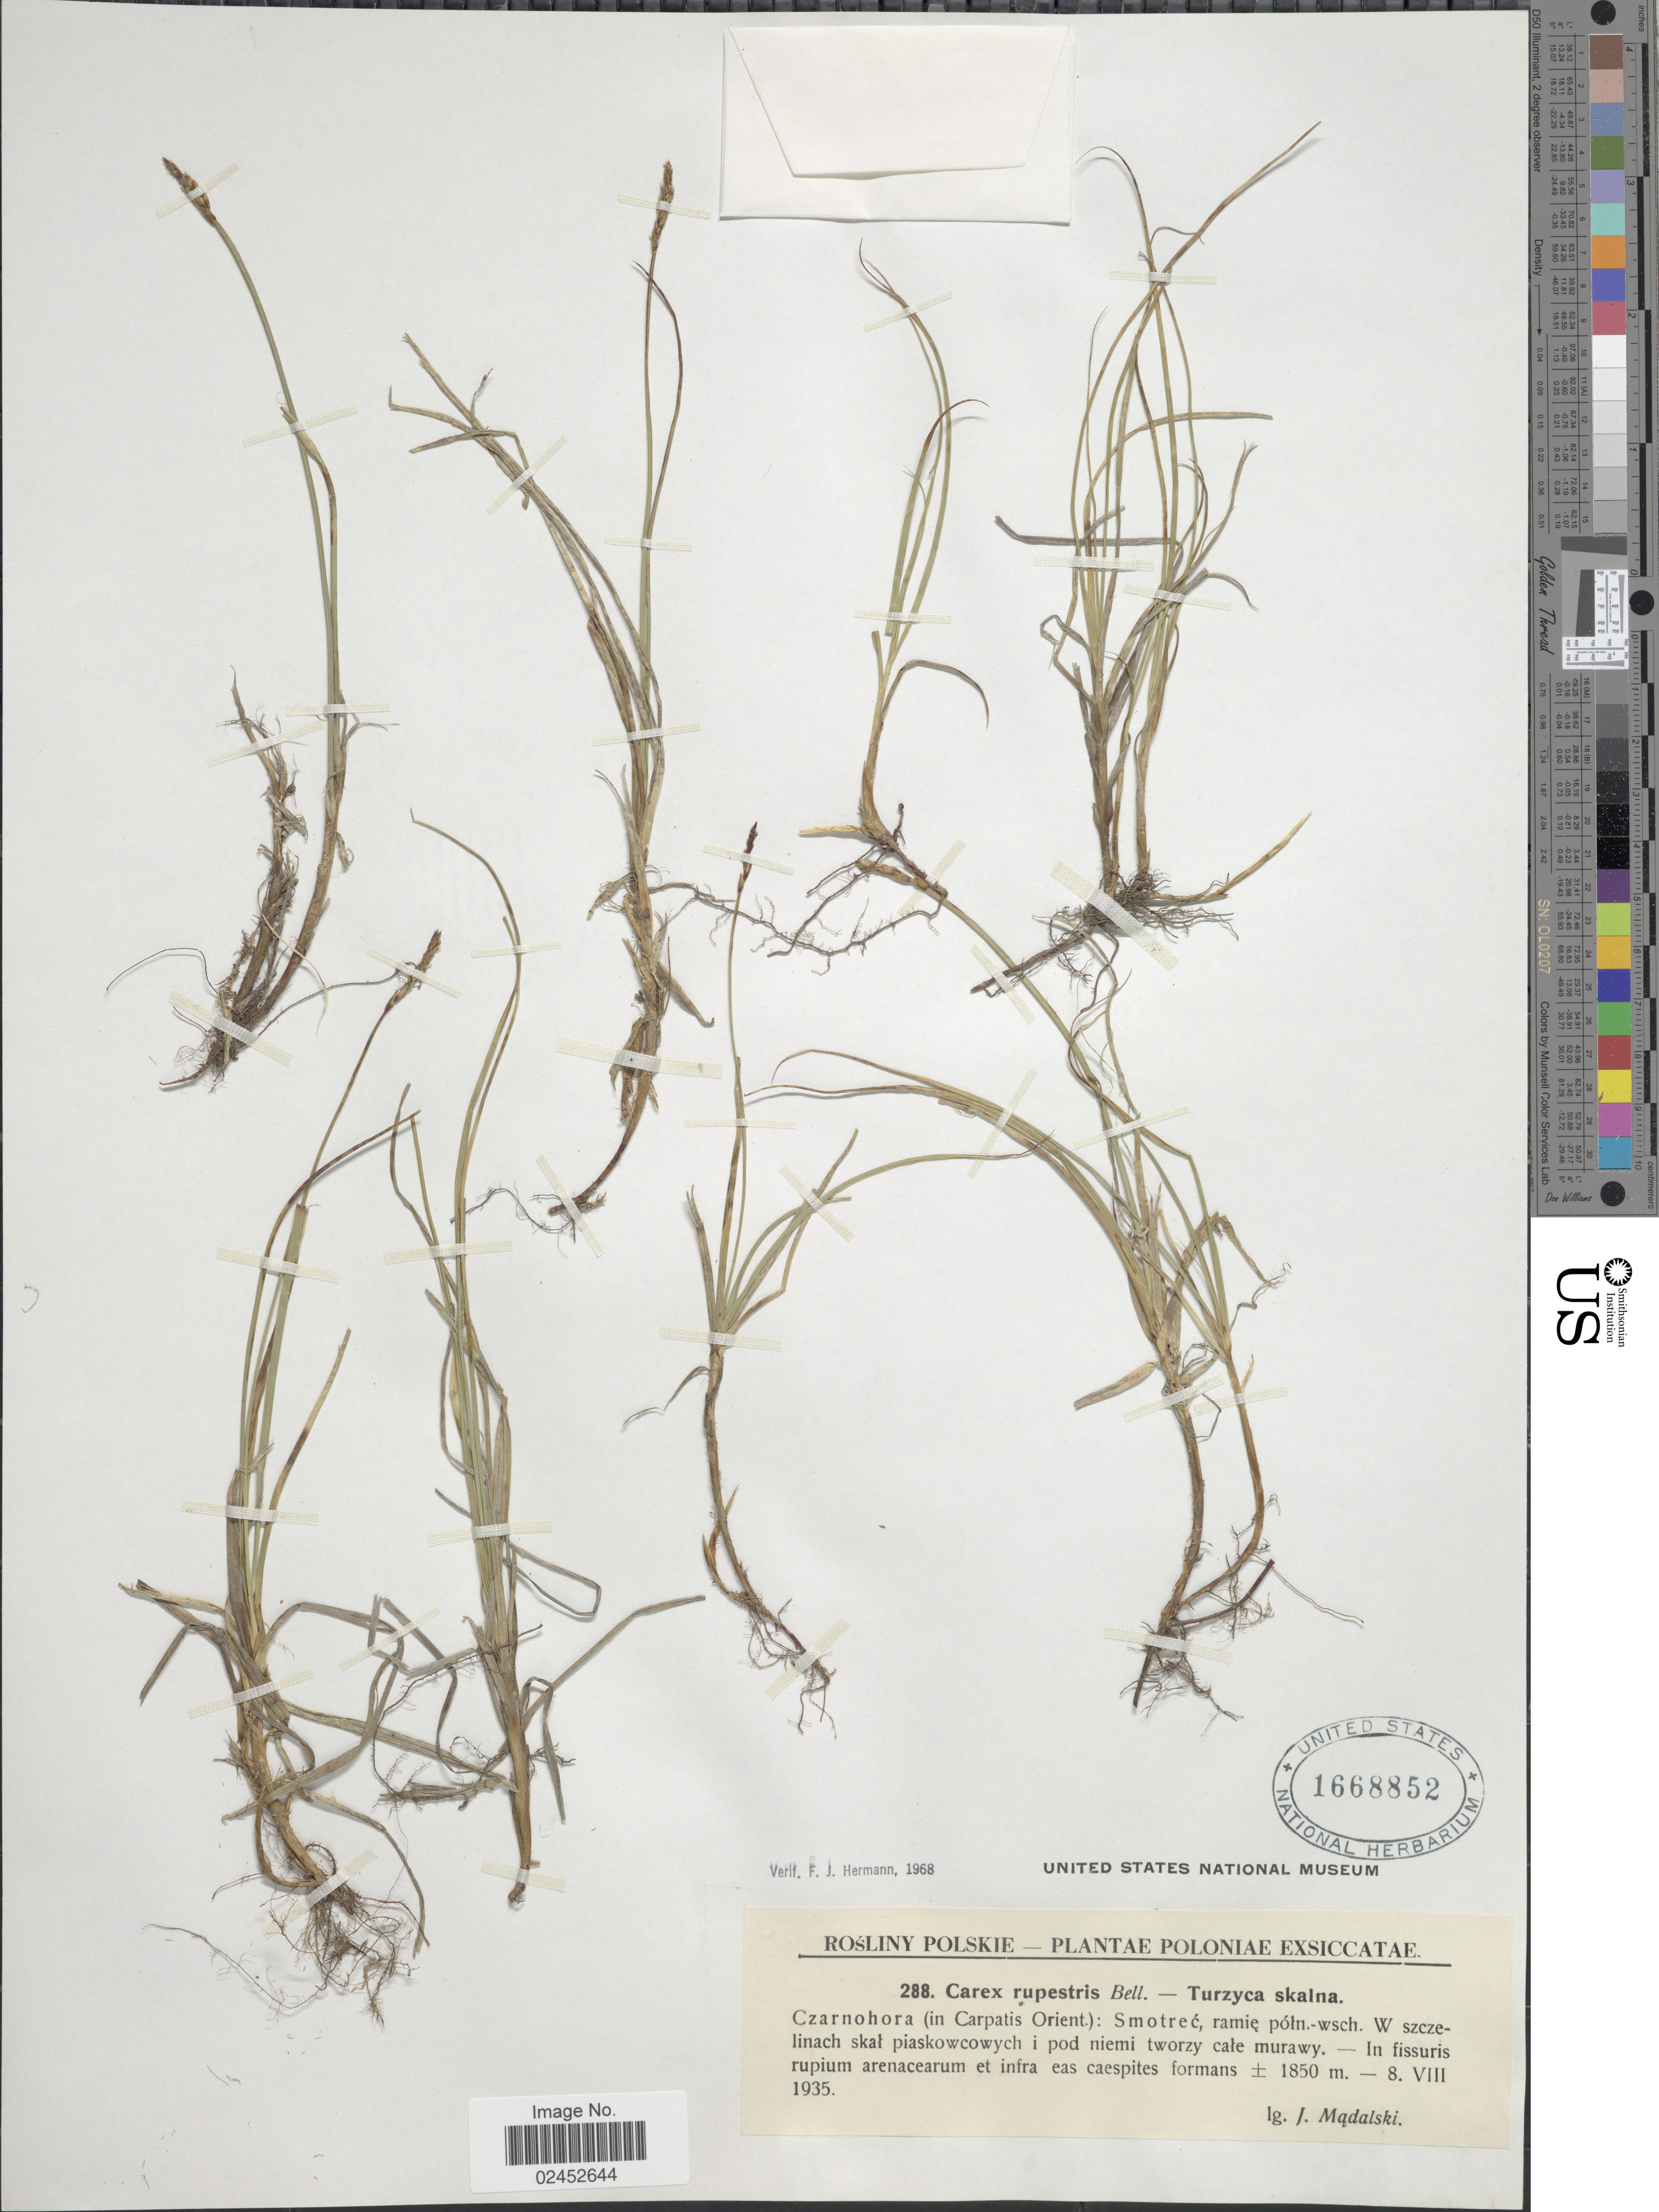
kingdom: Plantae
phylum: Tracheophyta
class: Liliopsida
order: Poales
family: Cyperaceae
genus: Carex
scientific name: Carex rupestris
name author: All.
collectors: J. Mqdalski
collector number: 288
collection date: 1935-08-08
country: Poland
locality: Poloniae, Czarnohora (in Carpatis Orient.): Smotrec, ramie poln.-wsch, W szcze-linach skat piaskowcowych i pod niemi tworzy cale murawy.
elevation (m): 1850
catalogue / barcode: US 1668852